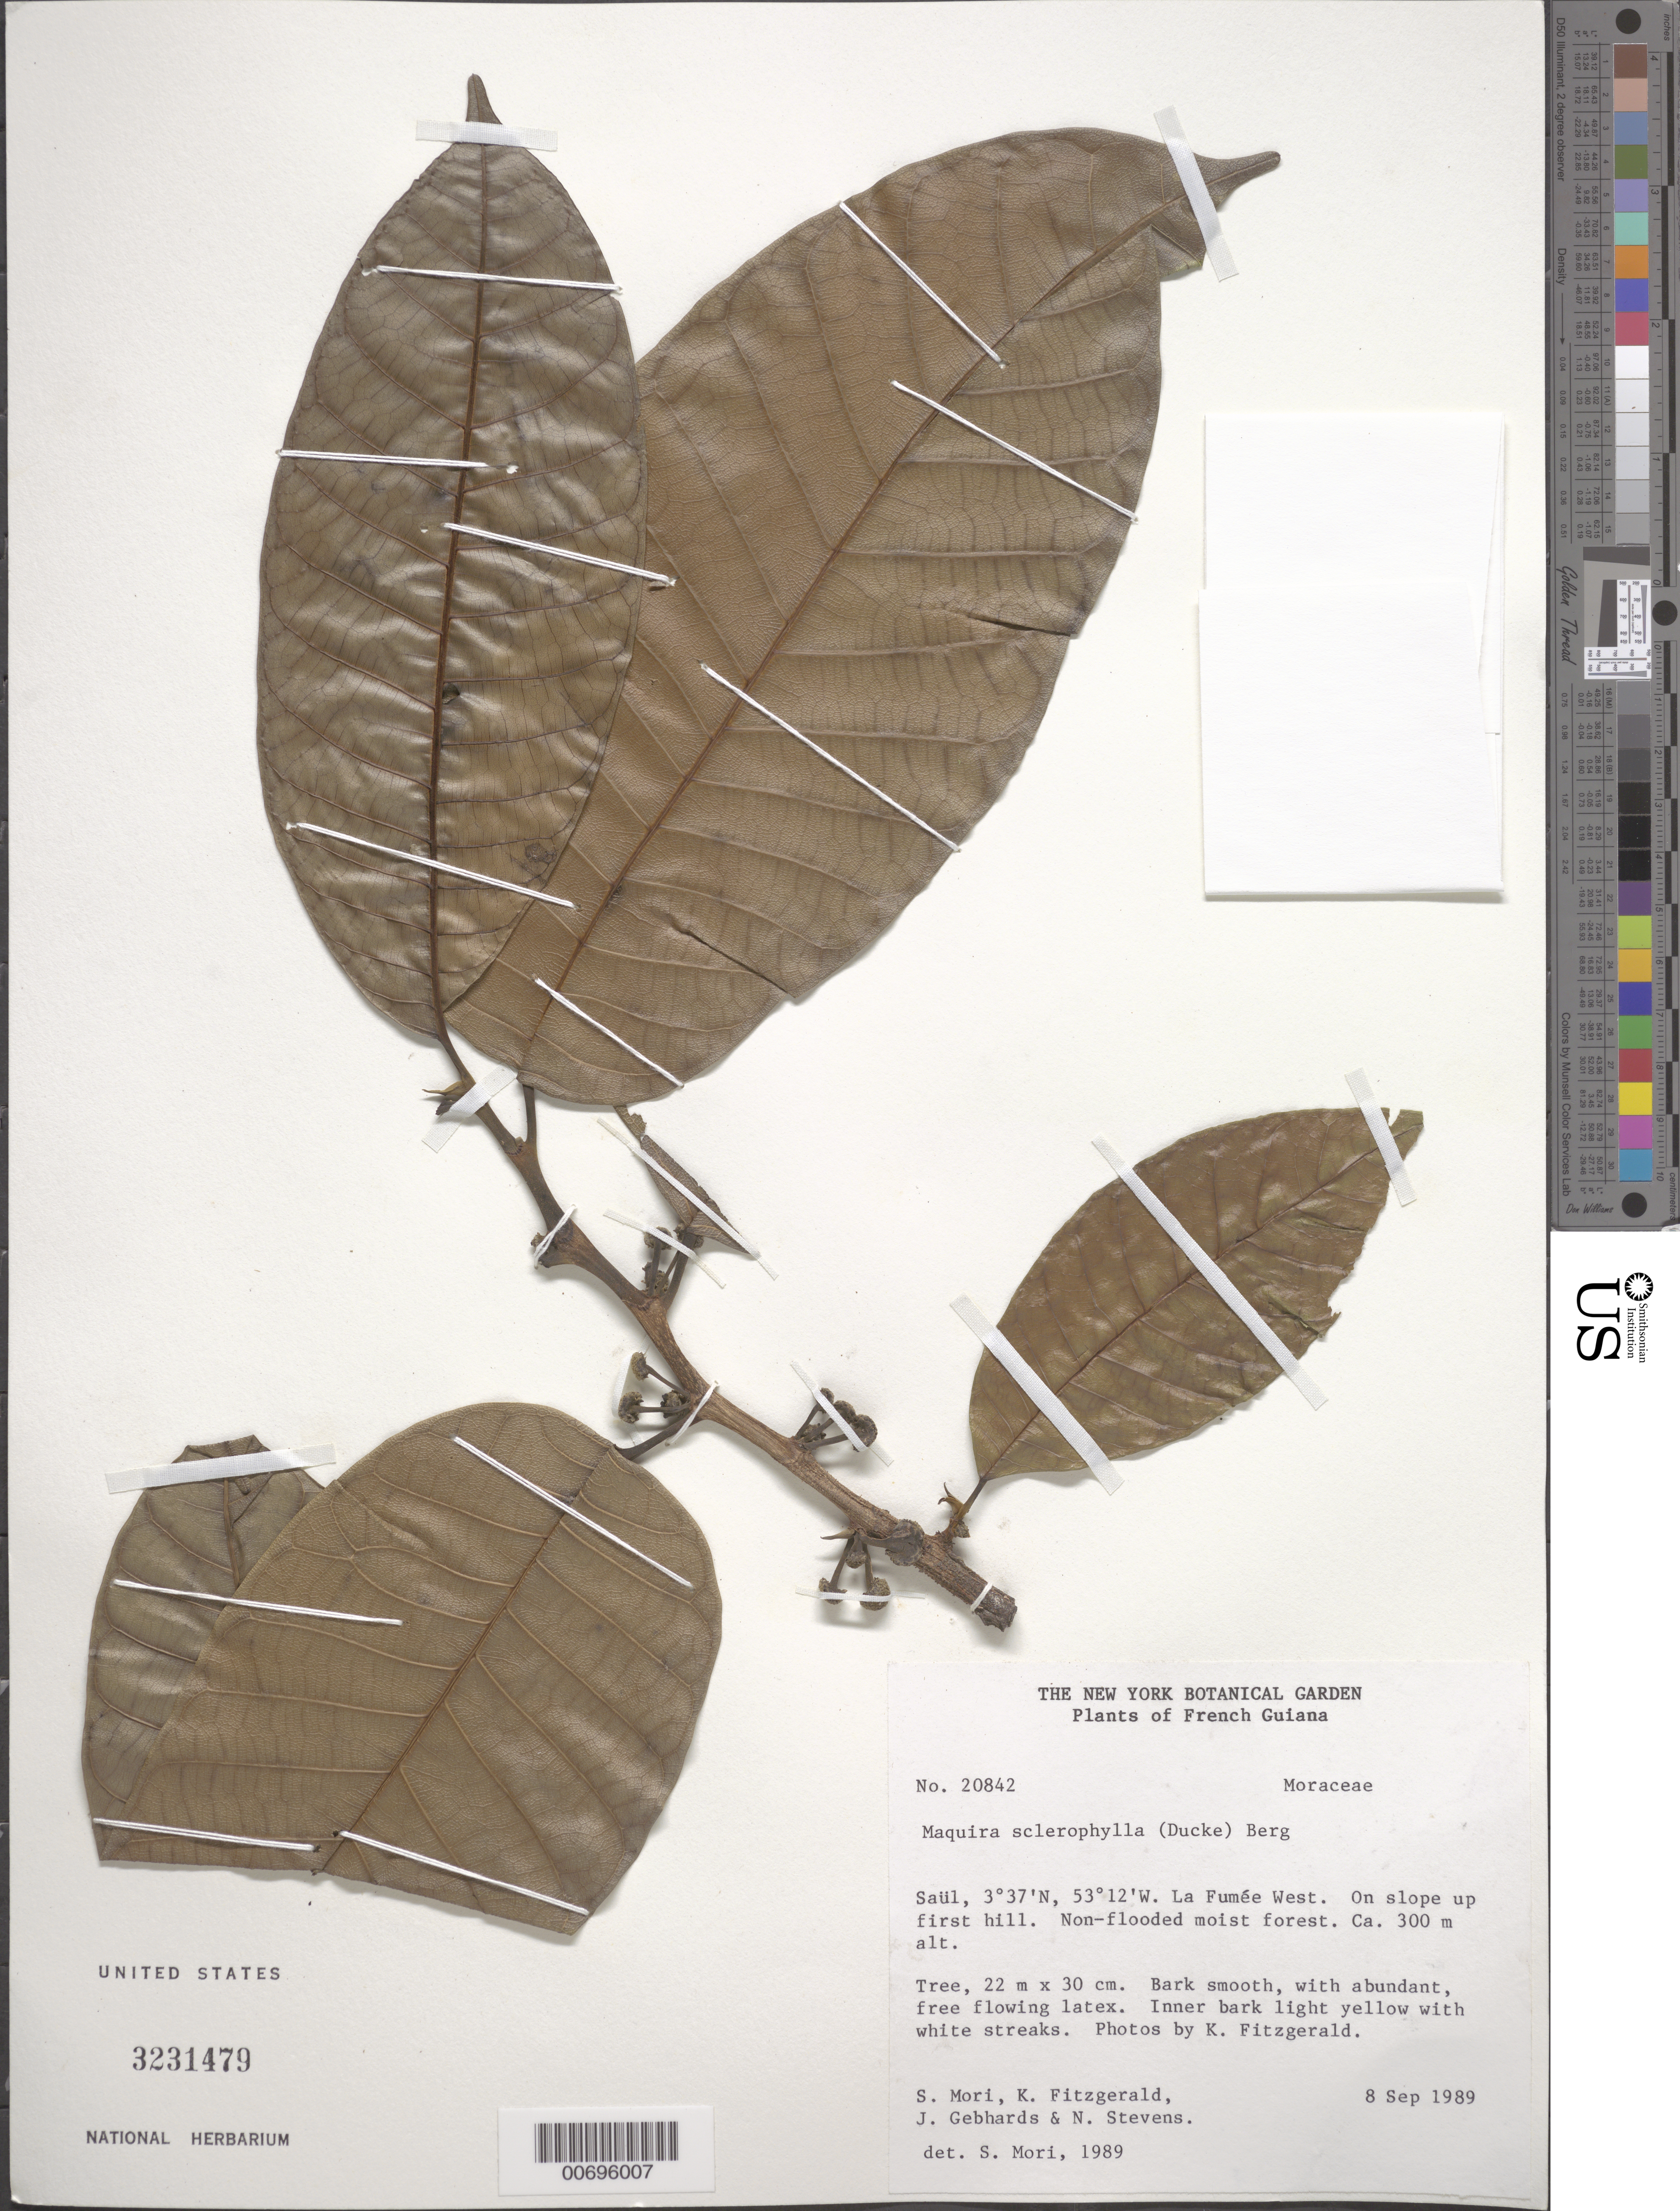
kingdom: Plantae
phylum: Tracheophyta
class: Magnoliopsida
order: Rosales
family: Moraceae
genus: Maquira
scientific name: Maquira sclerophylla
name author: (Ducke) C.C. Berg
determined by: Mori, Scott A.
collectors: S. Mori, K. Fitzgerald, J. Gebhards & N. Stevens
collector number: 20842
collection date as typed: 8-Sep-89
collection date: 1989-09-08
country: French Guiana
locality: Saül, La Fumée Oeste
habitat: Non-flooded moist forest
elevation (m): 300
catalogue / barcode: US 3231479